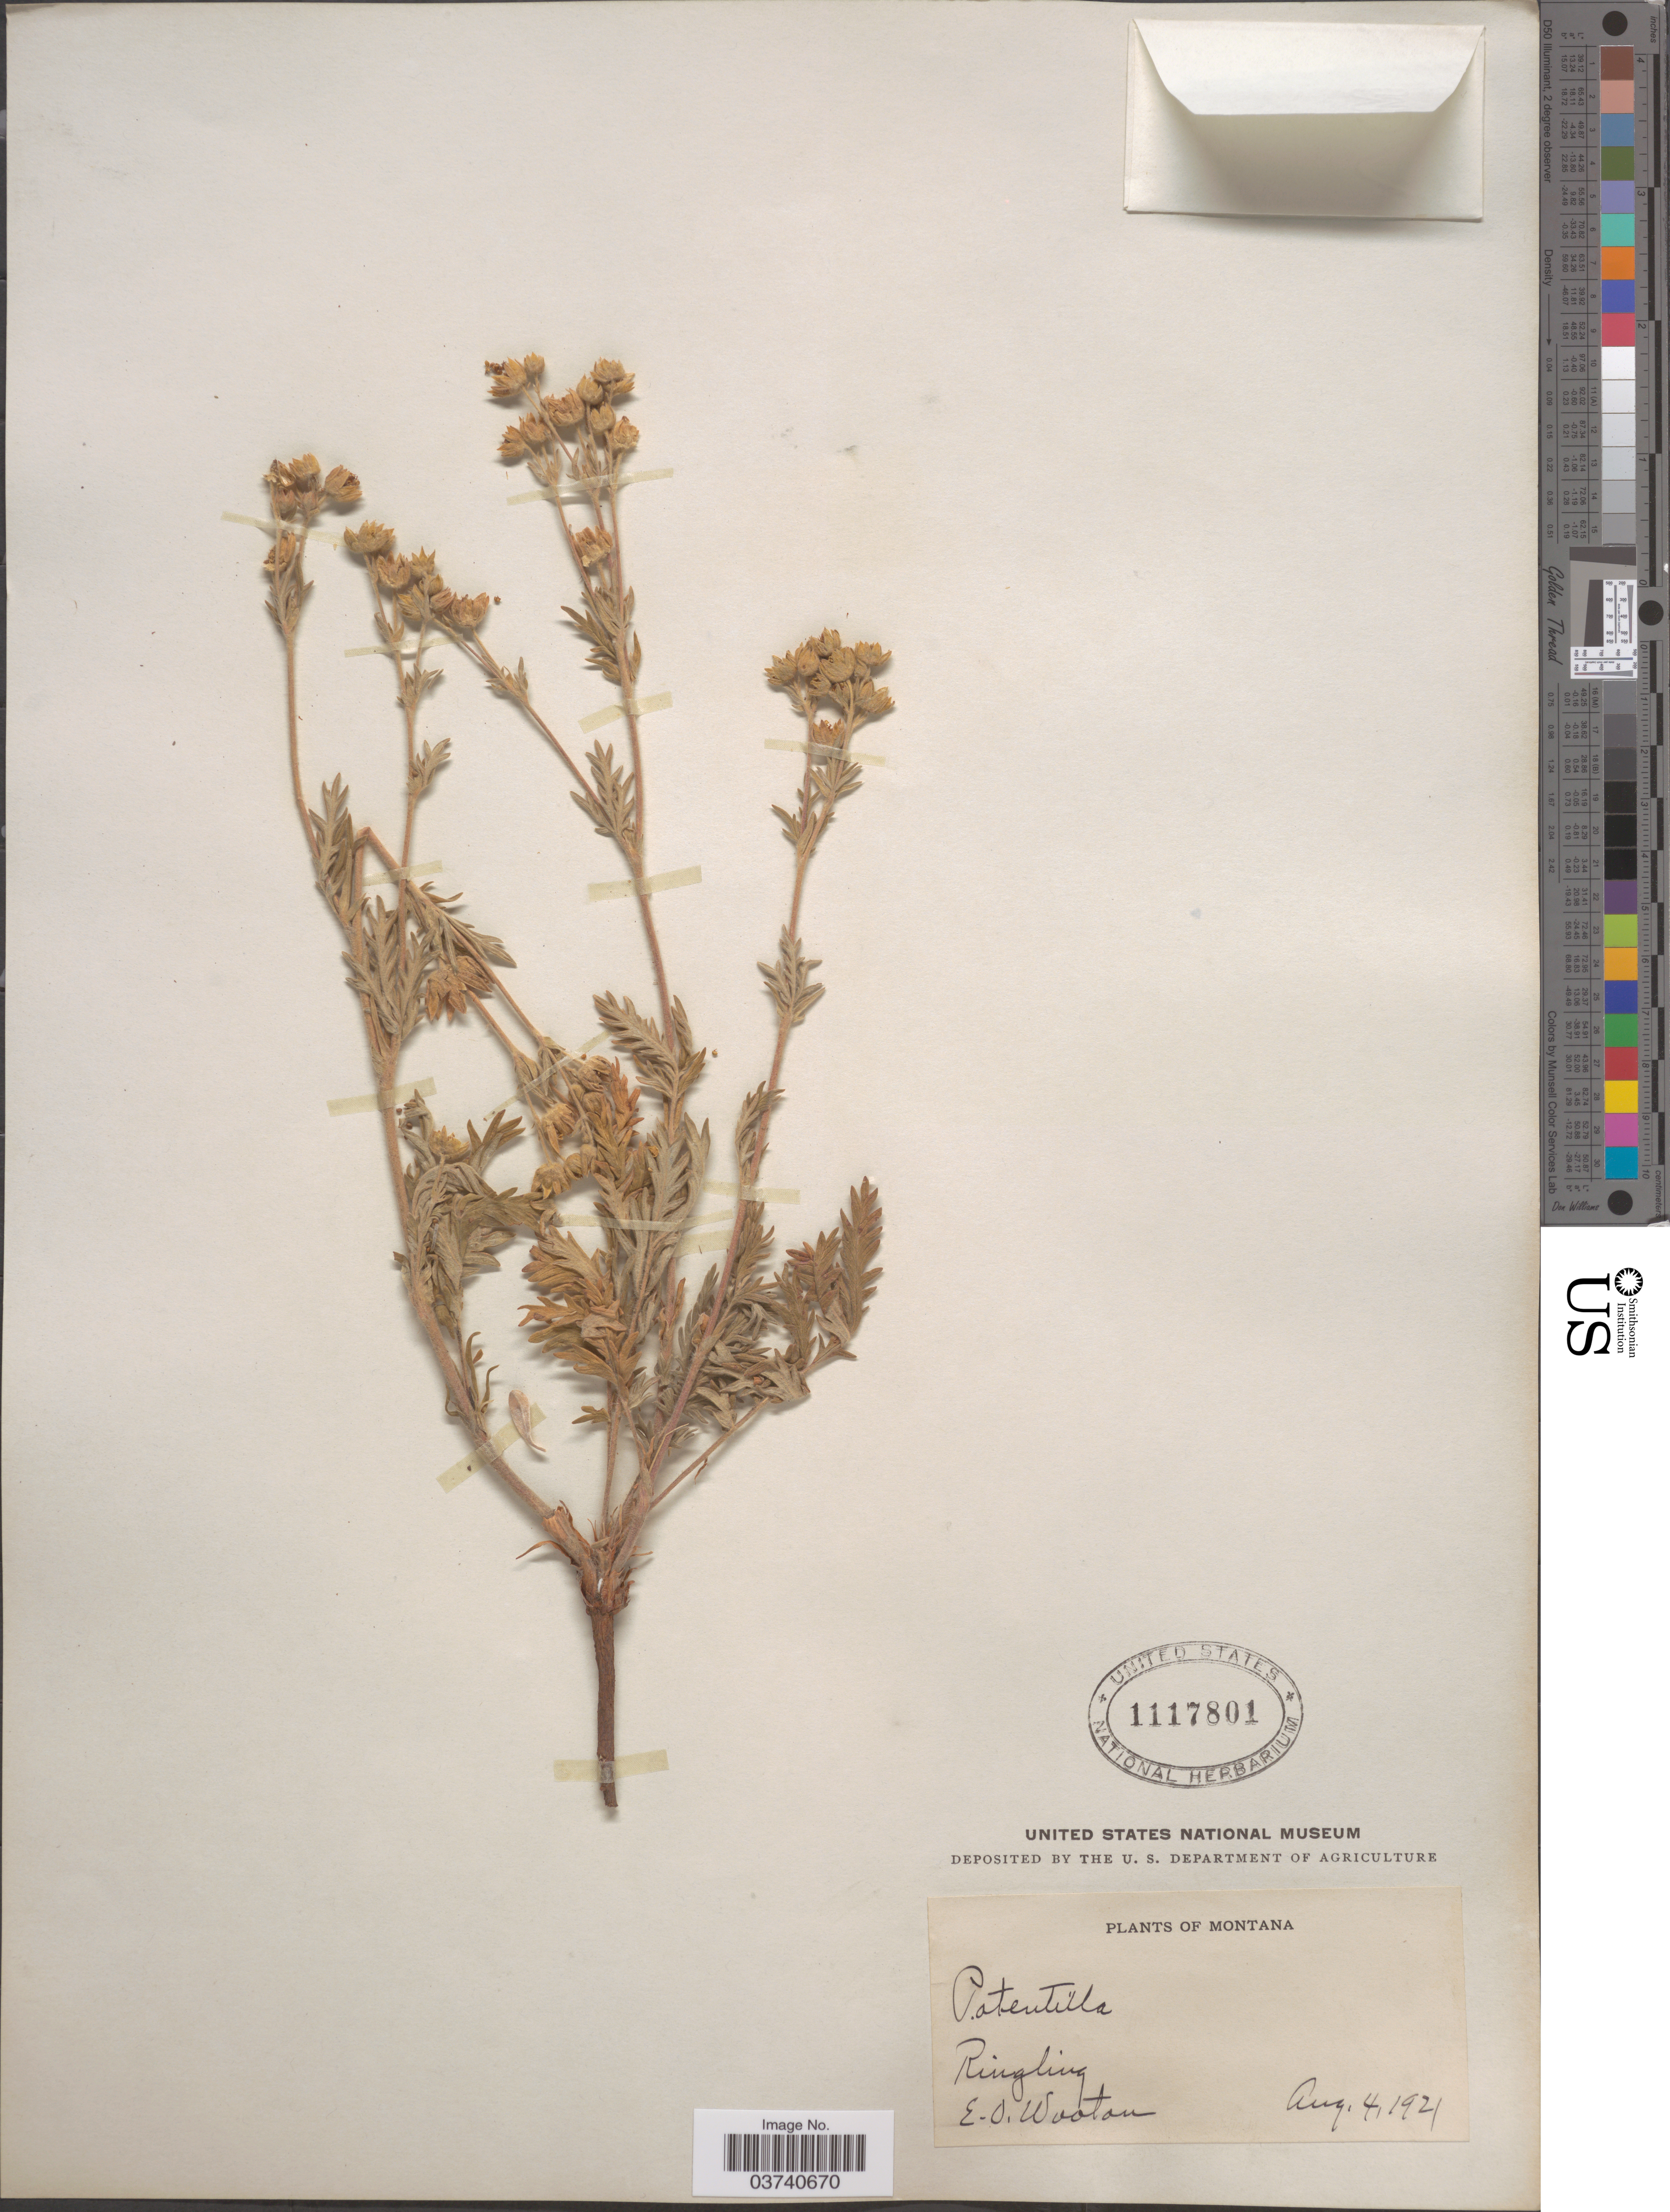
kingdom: Plantae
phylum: Tracheophyta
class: Magnoliopsida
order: Rosales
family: Rosaceae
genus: Potentilla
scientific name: Potentilla pensylvanica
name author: L.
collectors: E. O. Wooton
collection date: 1921-08-04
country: United States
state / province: Montana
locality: Ringling.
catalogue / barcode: US 1117801